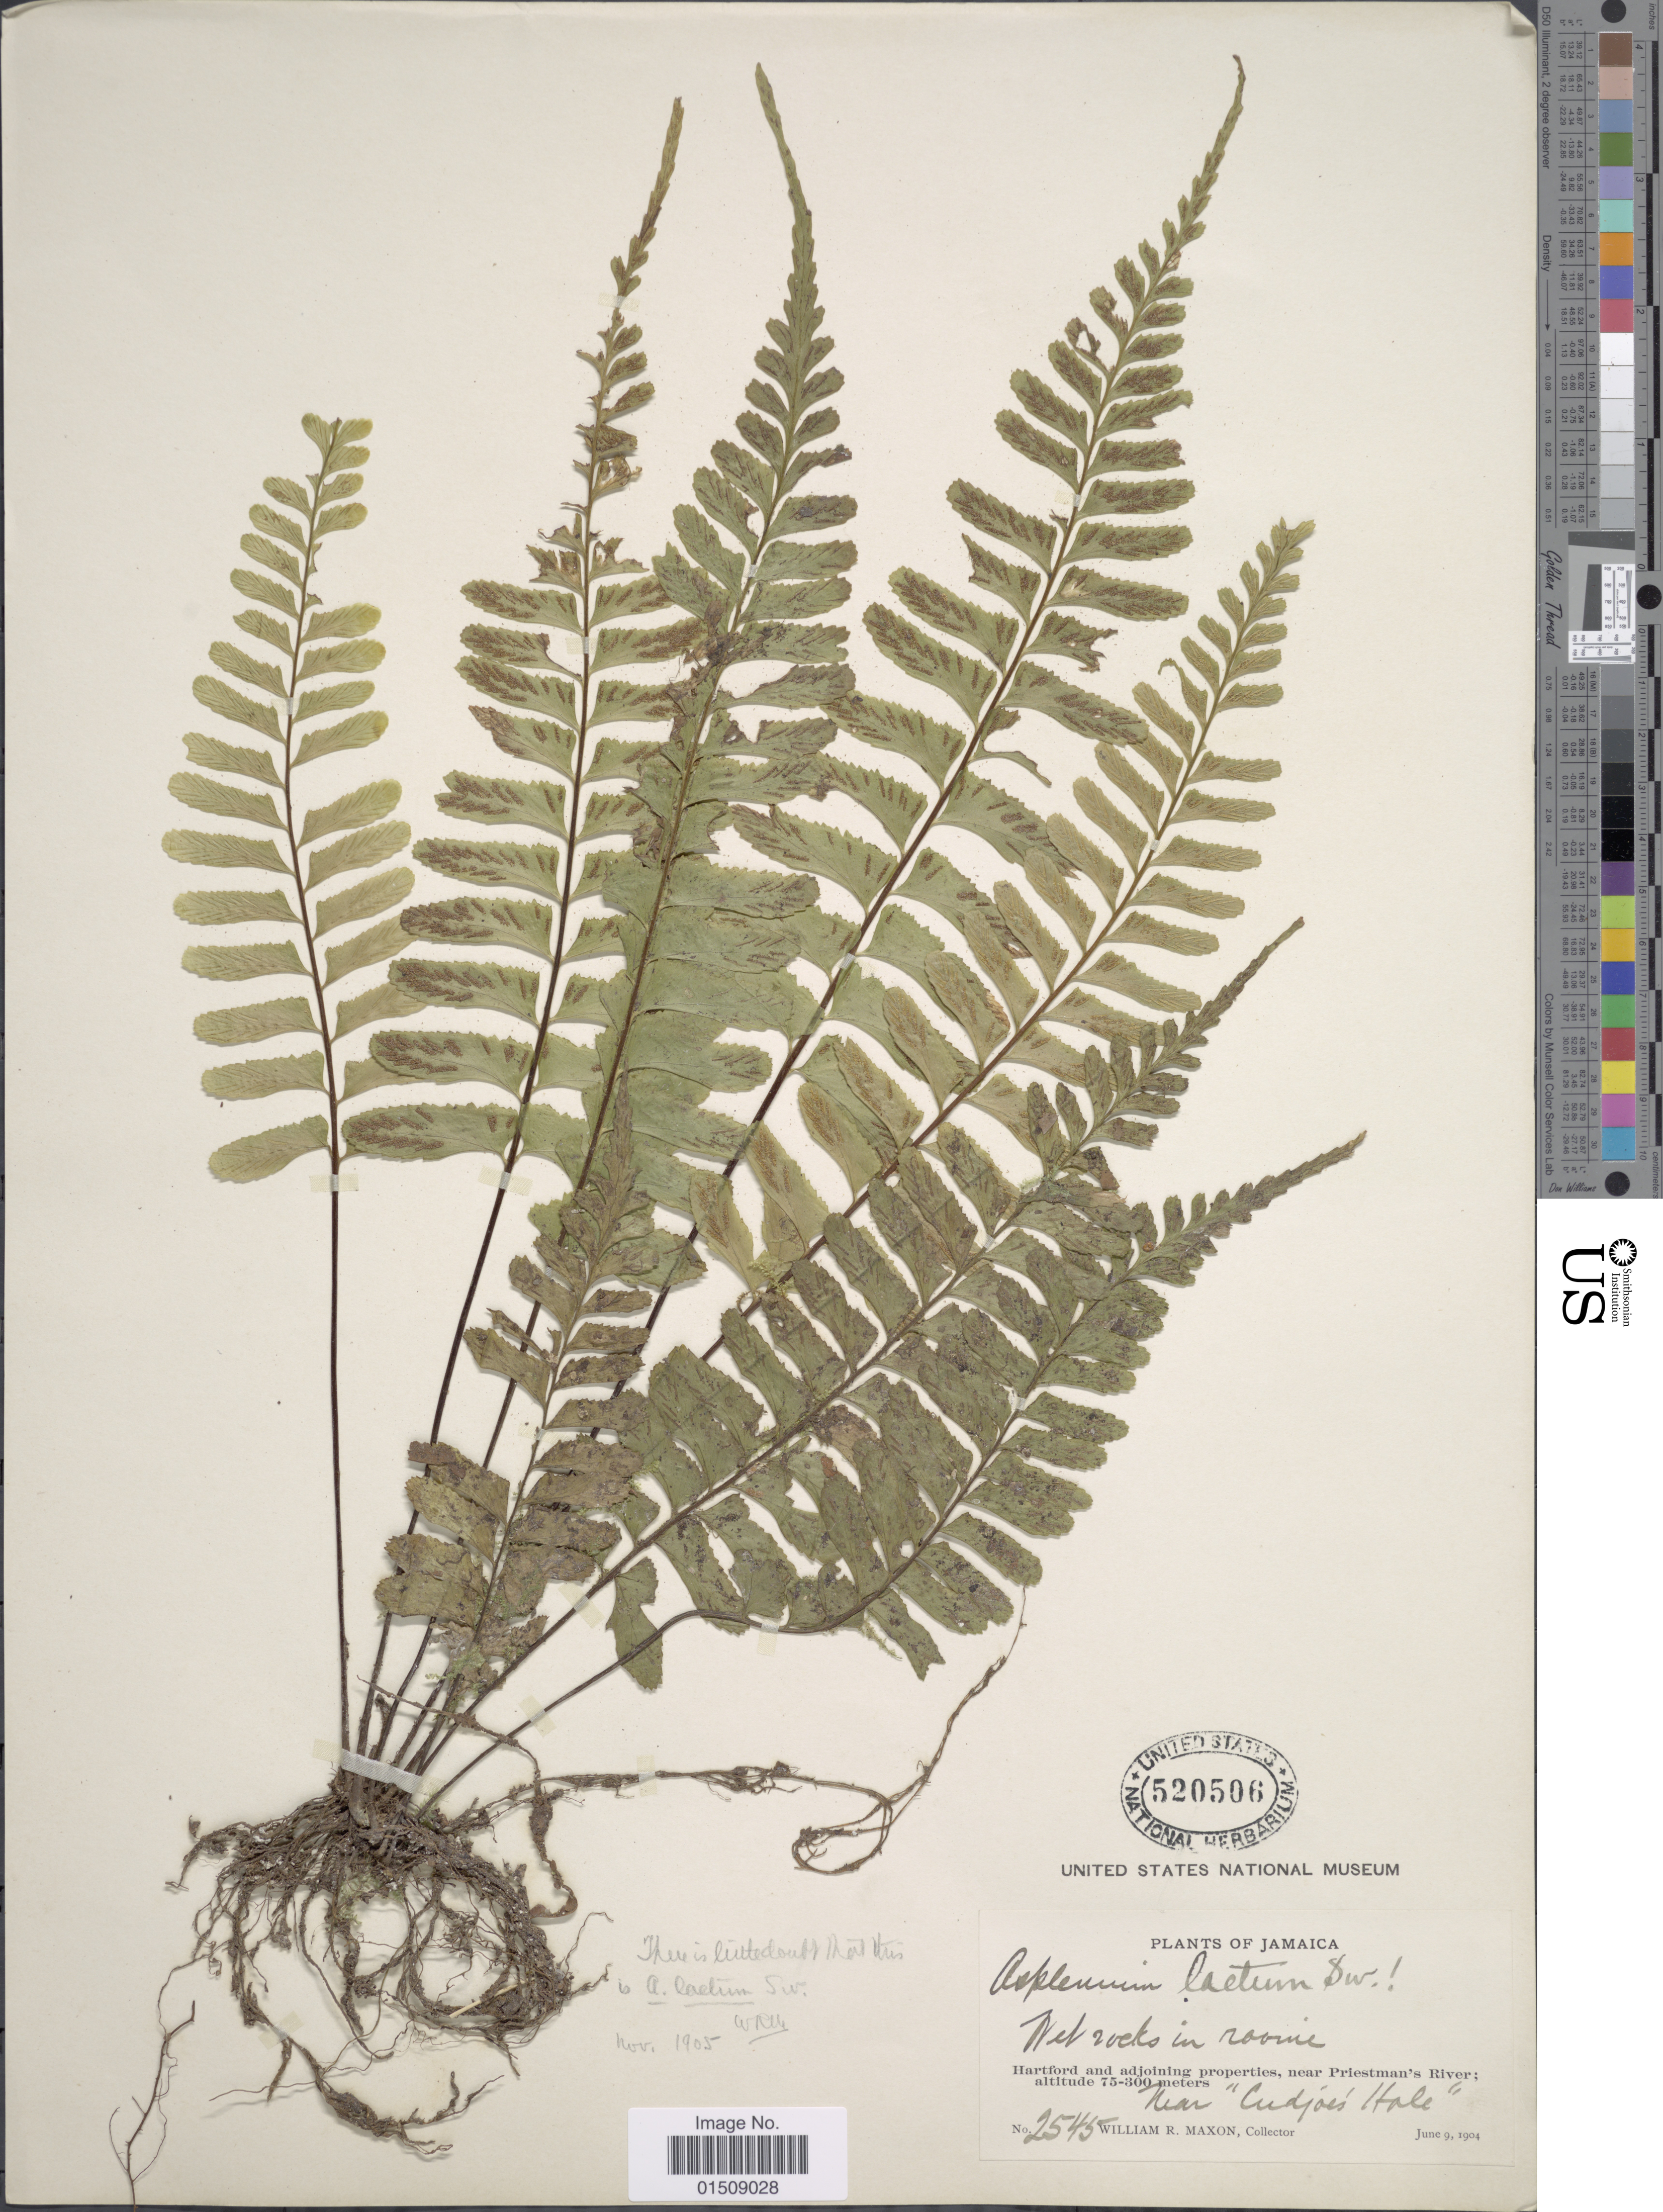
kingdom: Plantae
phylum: Tracheophyta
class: Polypodiopsida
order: Polypodiales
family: Aspleniaceae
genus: Asplenium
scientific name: Asplenium laetum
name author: Sw.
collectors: W. R. Maxon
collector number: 2545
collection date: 1904-06-09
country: Jamaica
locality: Hartford and adjoining properties, near Priestman's River. Near "Cudjoe Hill".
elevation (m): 75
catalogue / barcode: US 520506